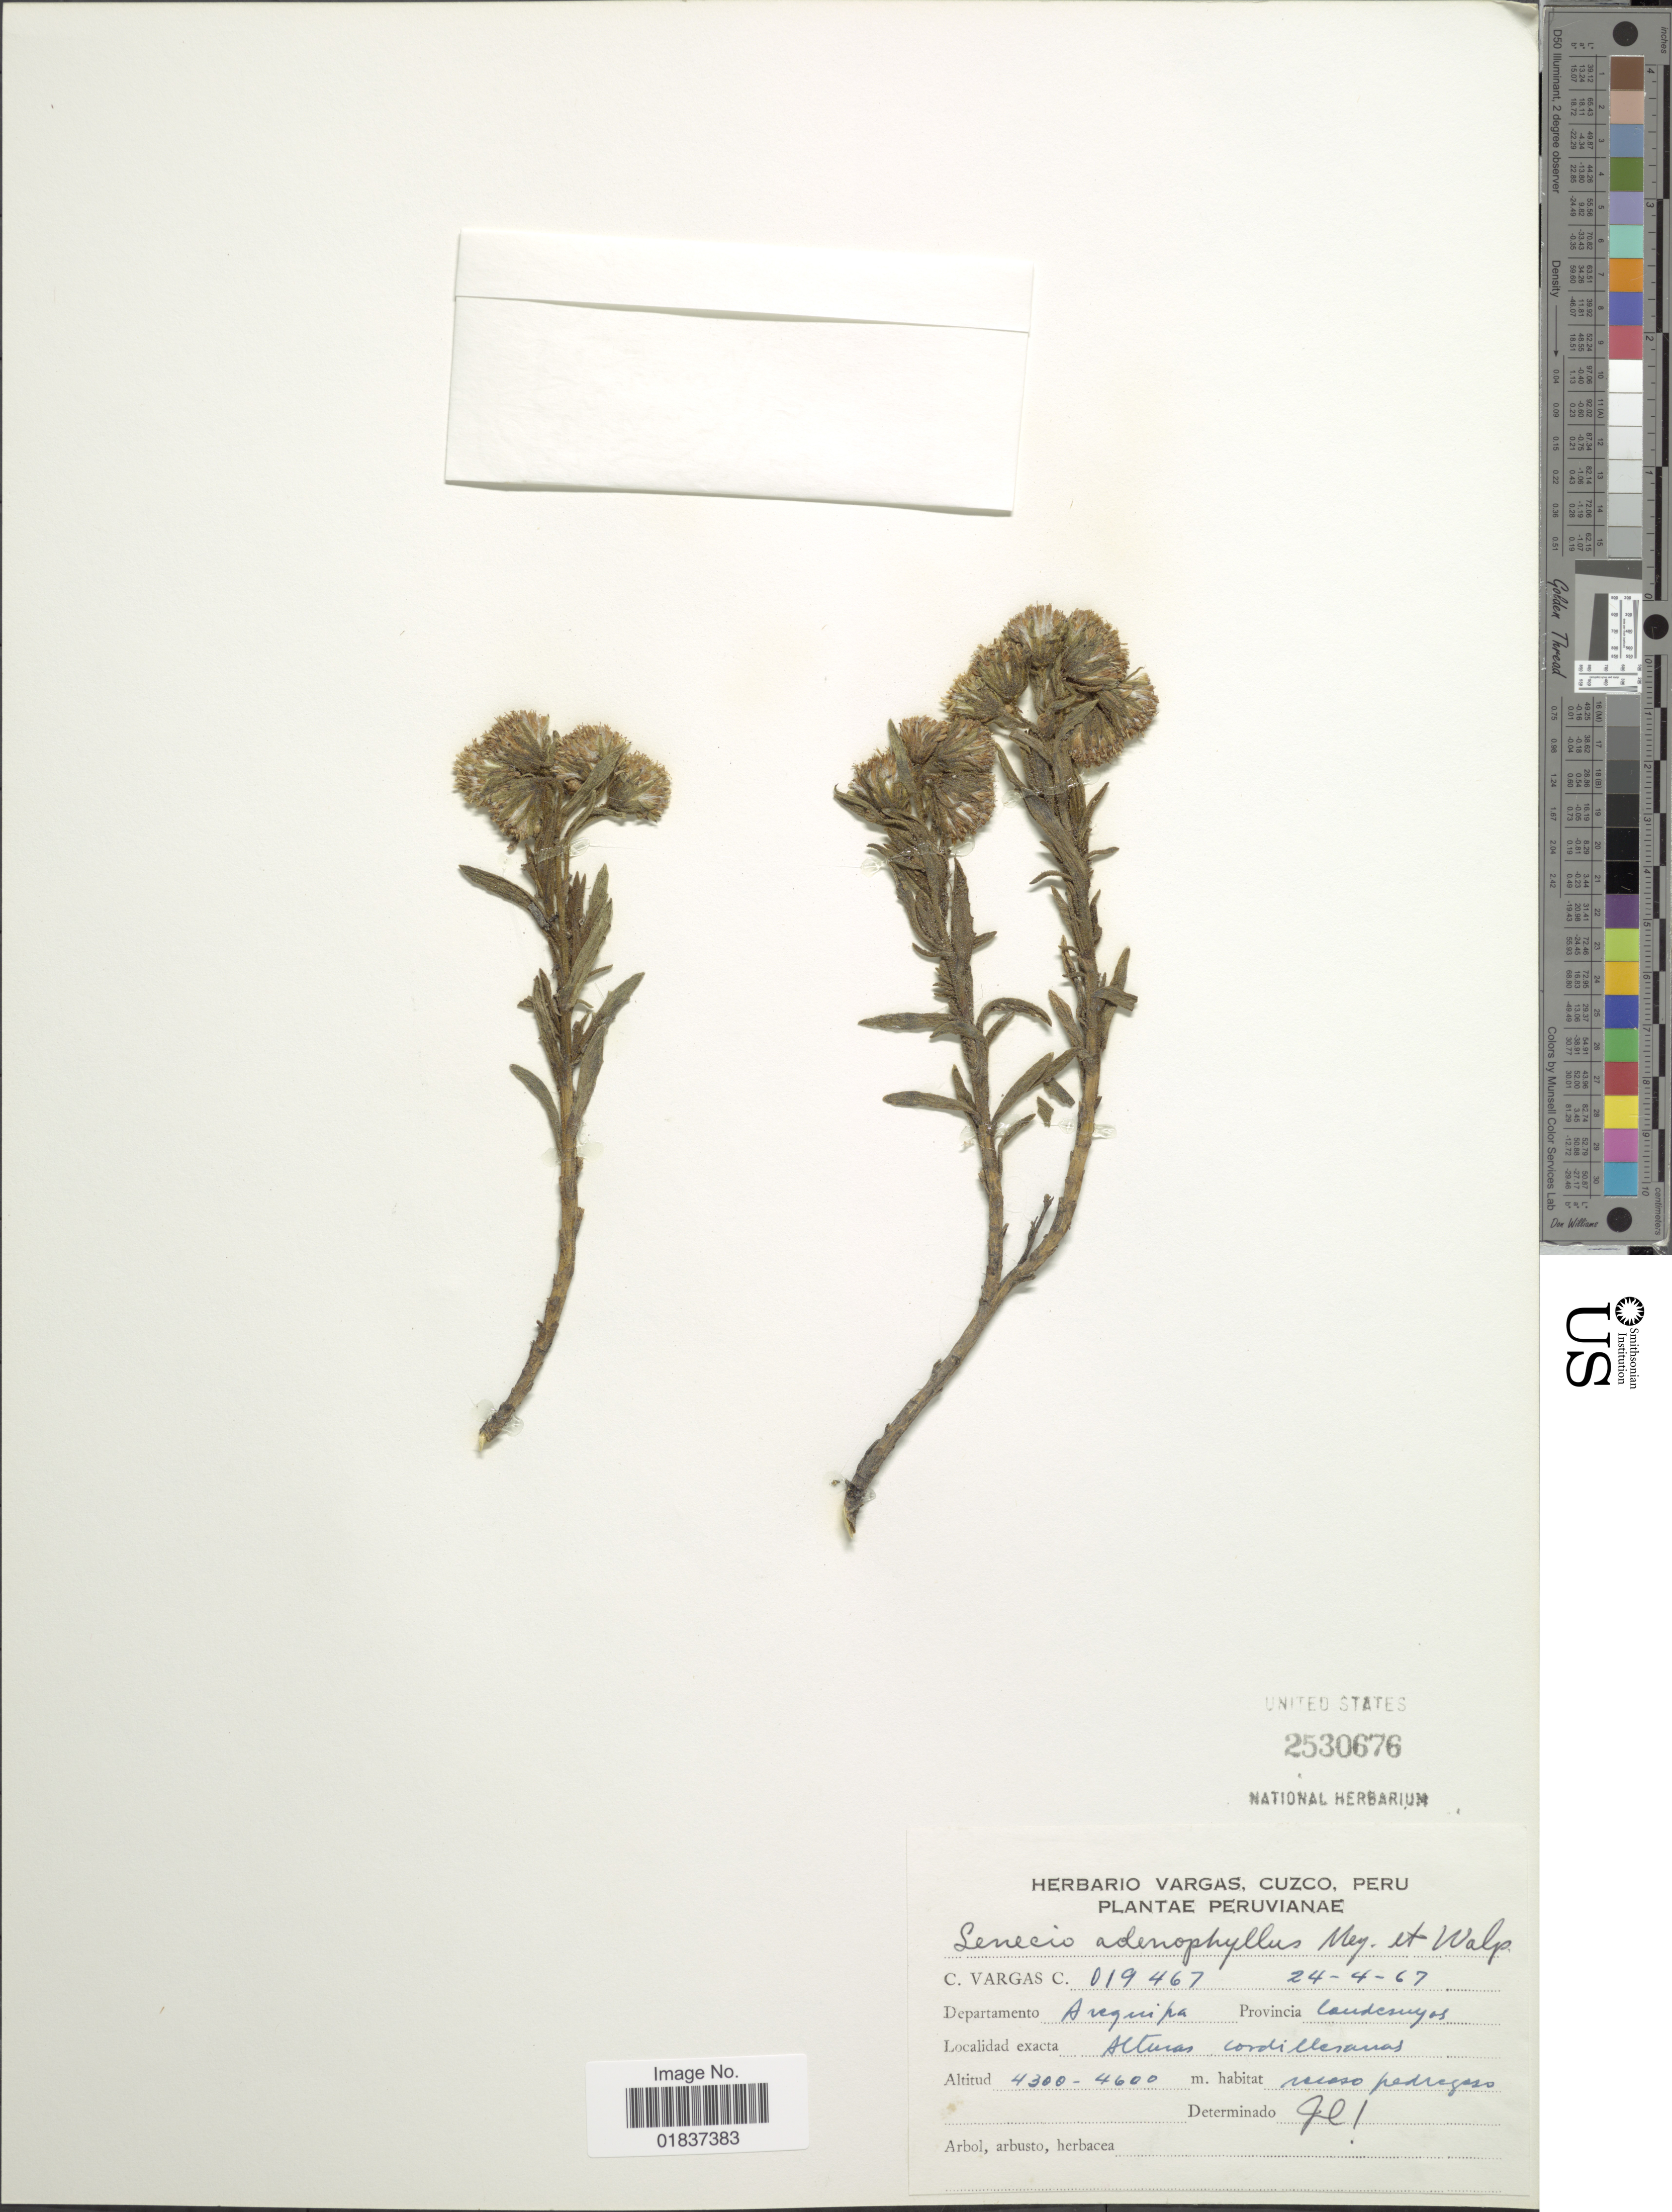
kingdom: Plantae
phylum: Tracheophyta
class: Magnoliopsida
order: Asterales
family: Asteraceae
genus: Senecio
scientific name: Senecio adenophyllus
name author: Meyen & Walp.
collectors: C. Vargas Calderón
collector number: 019467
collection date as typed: Transcribed d/m/y: 24/4/67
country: Peru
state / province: Arequipa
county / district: Condesuyos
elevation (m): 4300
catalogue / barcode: US 2530676